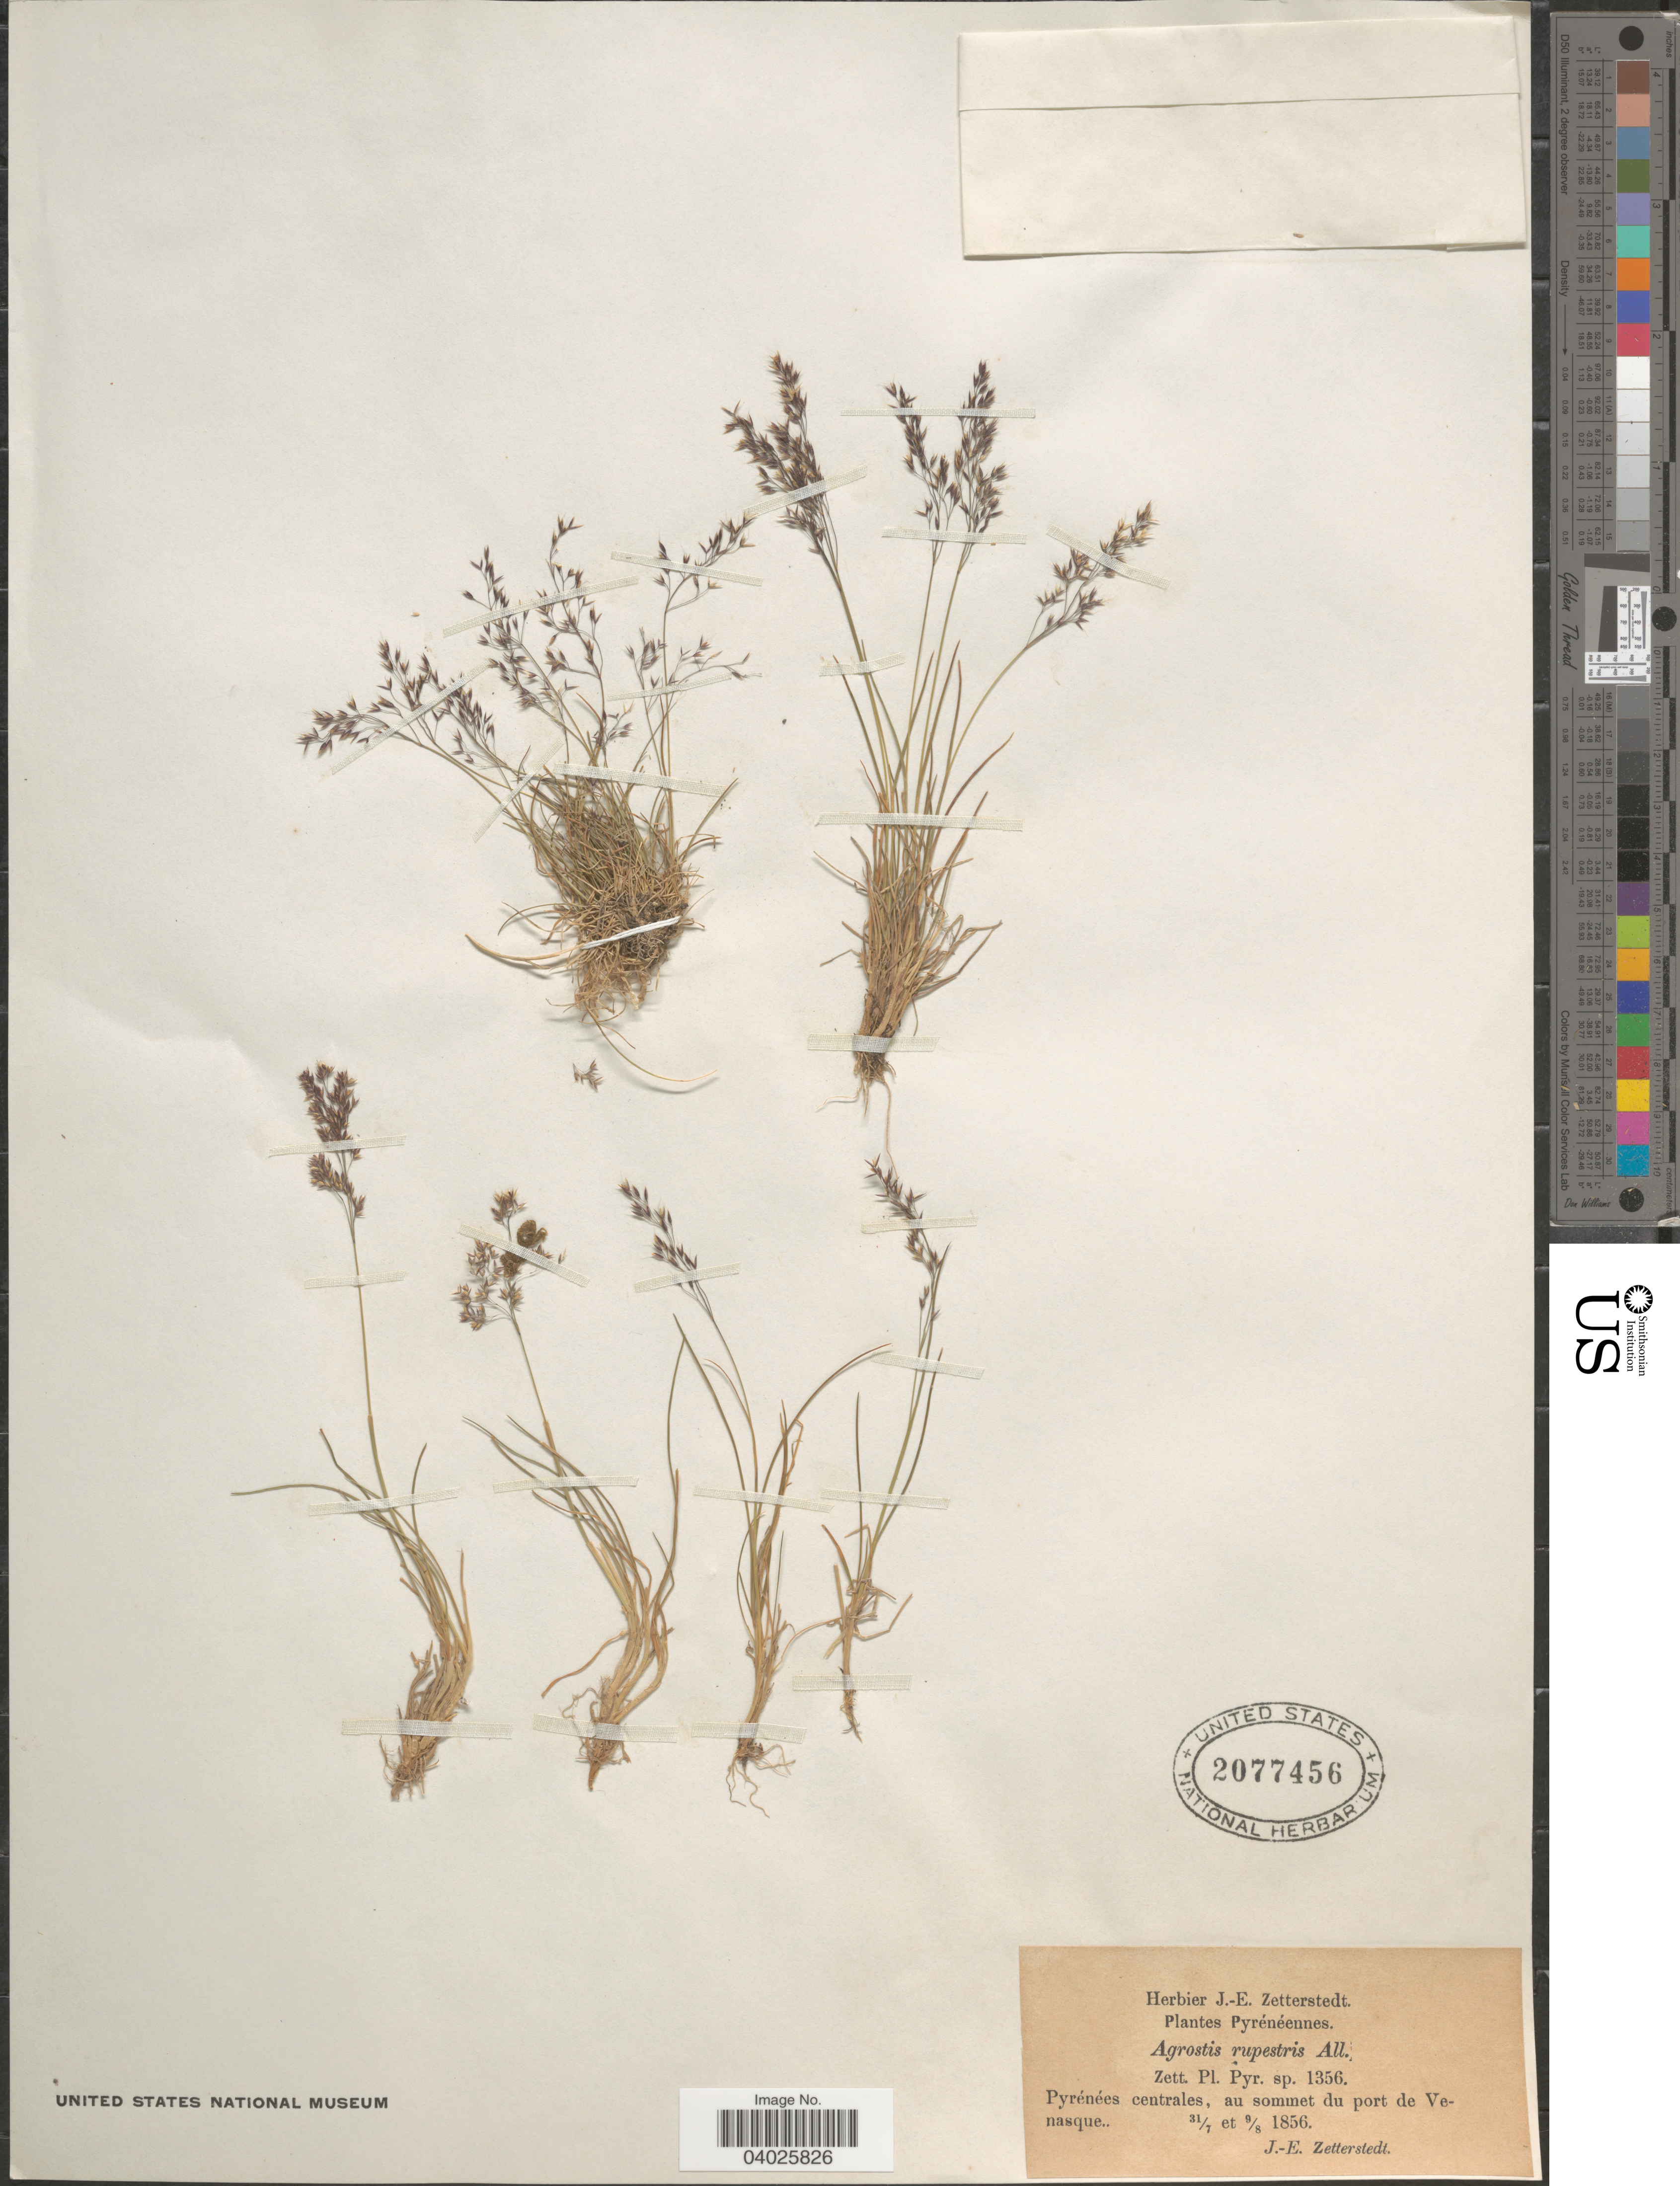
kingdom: Plantae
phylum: Tracheophyta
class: Liliopsida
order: Poales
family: Poaceae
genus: Agrostis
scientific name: Agrostis rupestris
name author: All.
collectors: J.E. Zetterstedt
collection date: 1856-07-31/1856-08-09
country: France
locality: Pyrénéennes. Pyrénées centrales, au sommet du port de Venasque.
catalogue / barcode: US 2077456